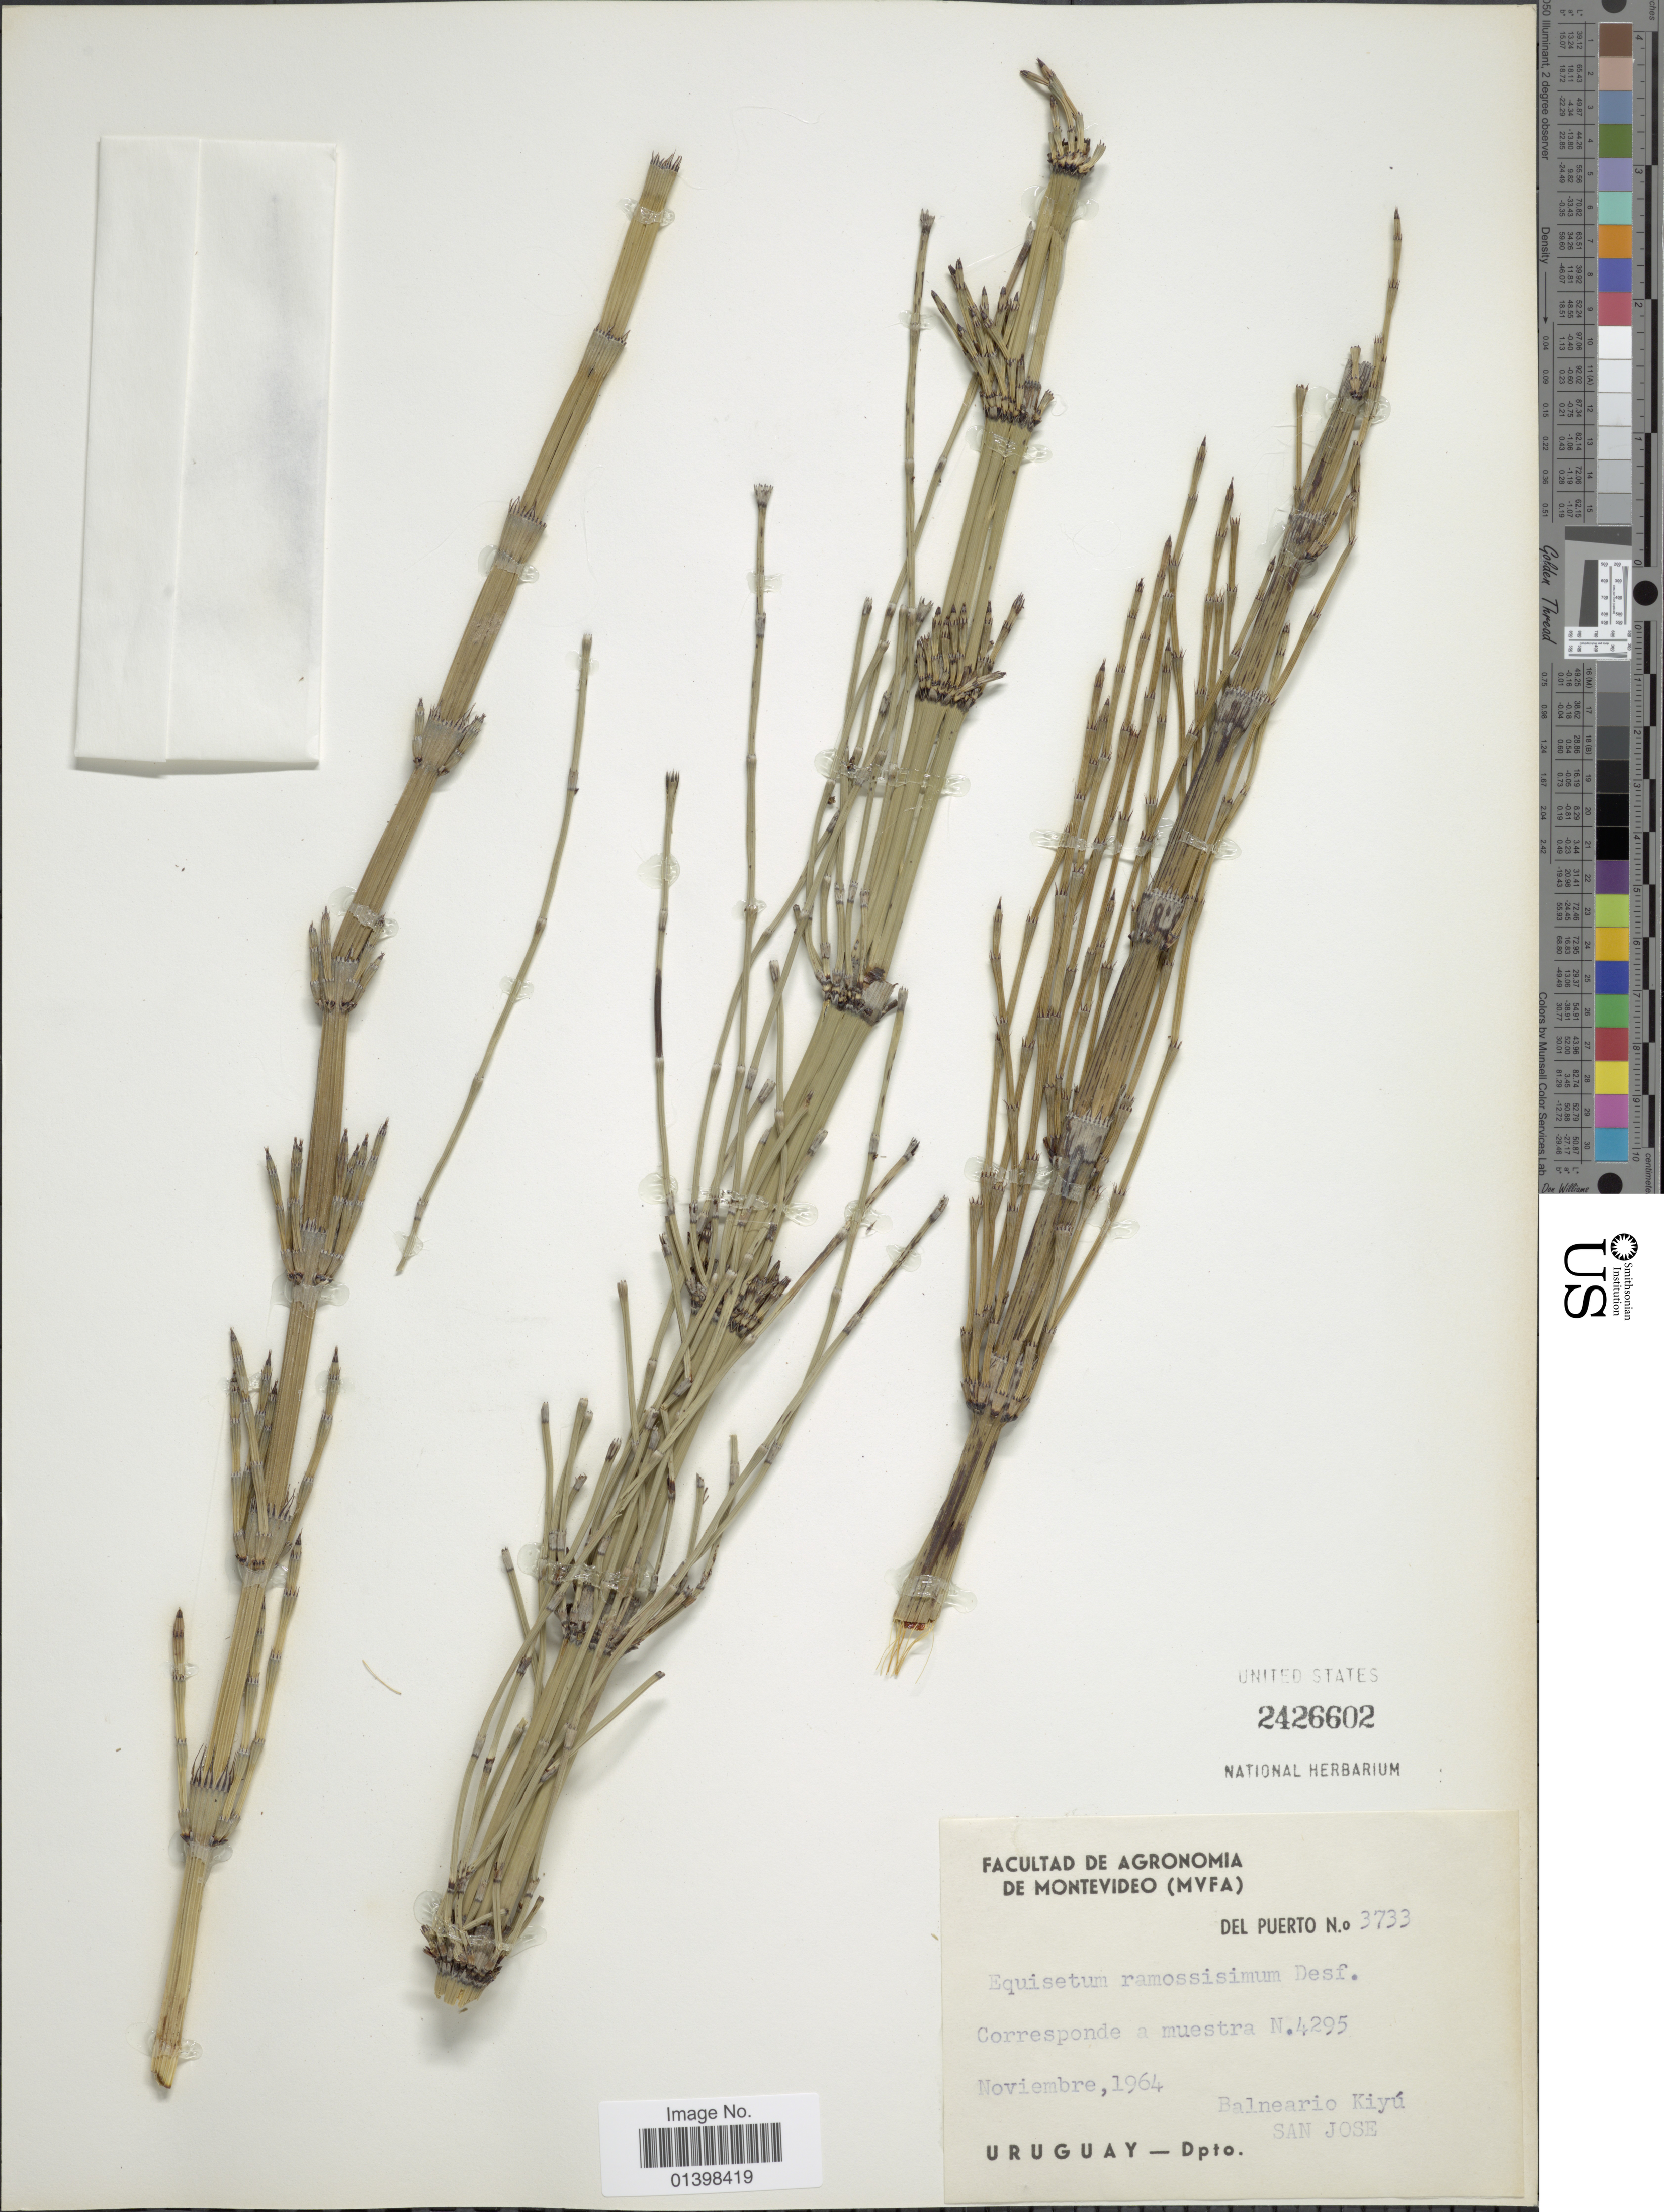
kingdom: Plantae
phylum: Tracheophyta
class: Polypodiopsida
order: Equisetales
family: Equisetaceae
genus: Equisetum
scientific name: Equisetum giganteum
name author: L.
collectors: Del Puerto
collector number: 3733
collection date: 1964-11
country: Uruguay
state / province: San Jose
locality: Balneario Kiyú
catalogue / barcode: US 2426602